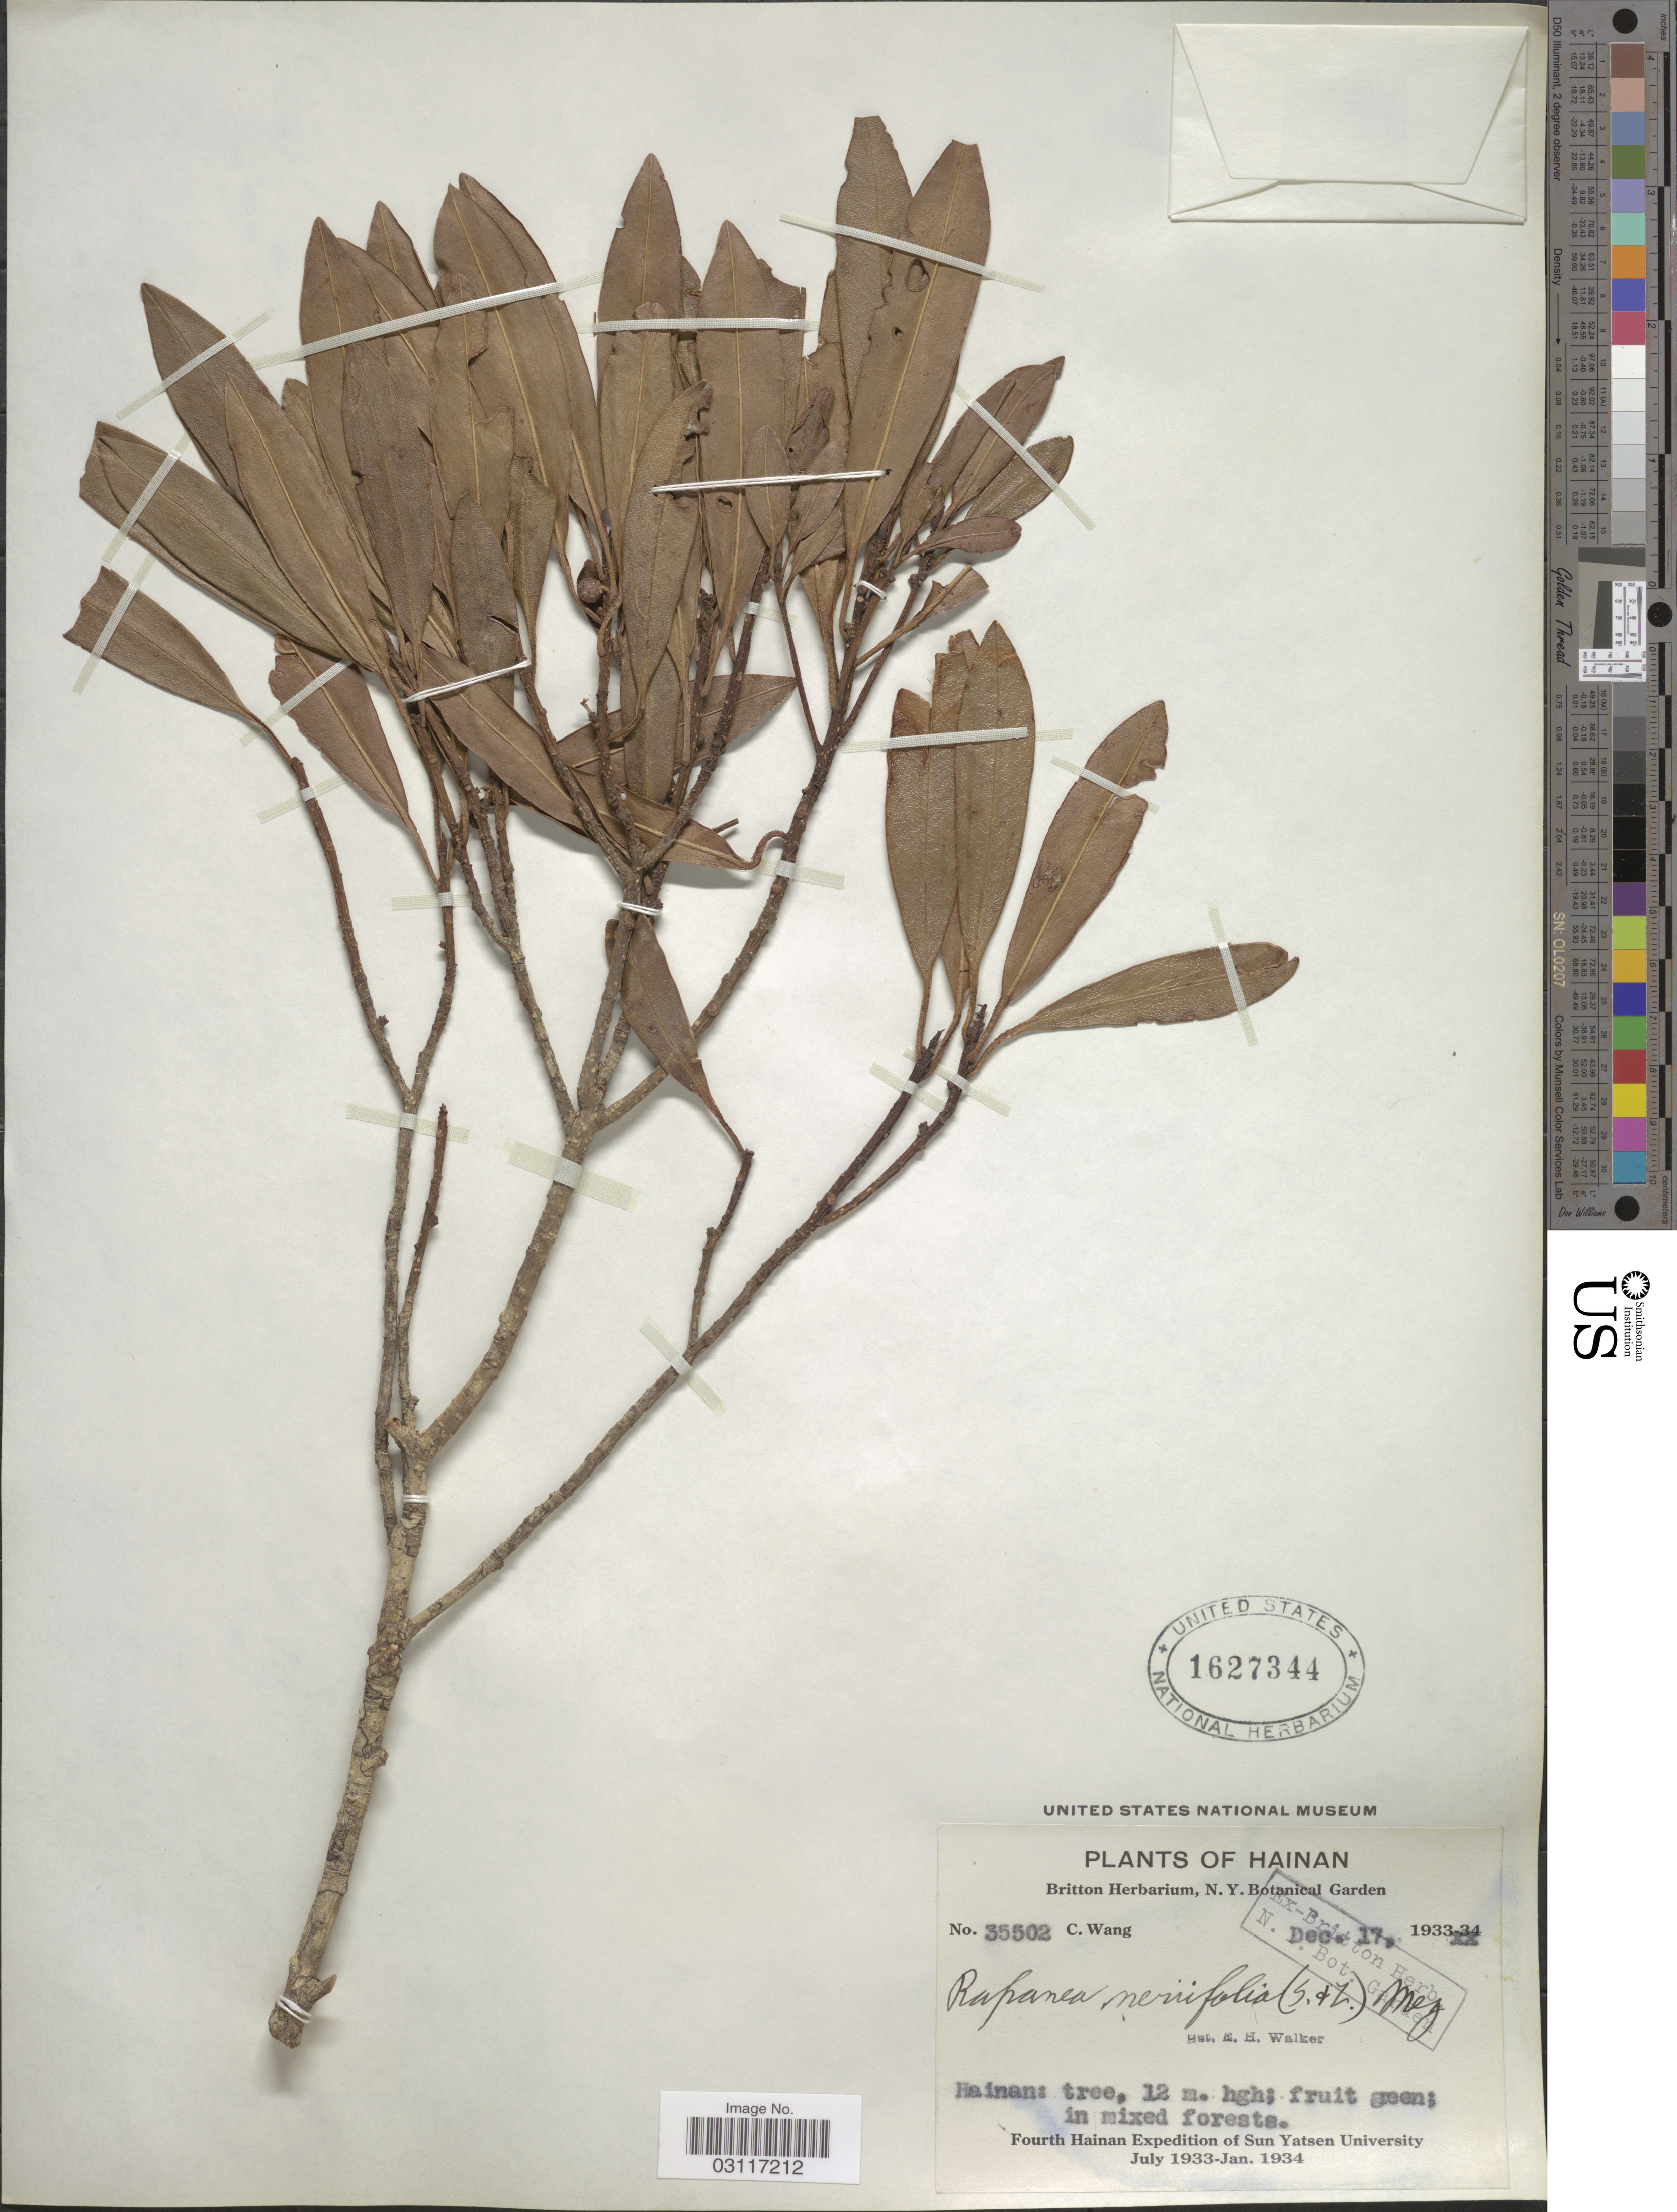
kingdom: Plantae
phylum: Tracheophyta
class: Magnoliopsida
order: Ericales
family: Primulaceae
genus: Myrsine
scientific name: Myrsine seguinii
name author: H. Lév.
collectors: C. Wang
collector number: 35502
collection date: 1933-12-17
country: China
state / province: Hainan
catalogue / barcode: US 1627344